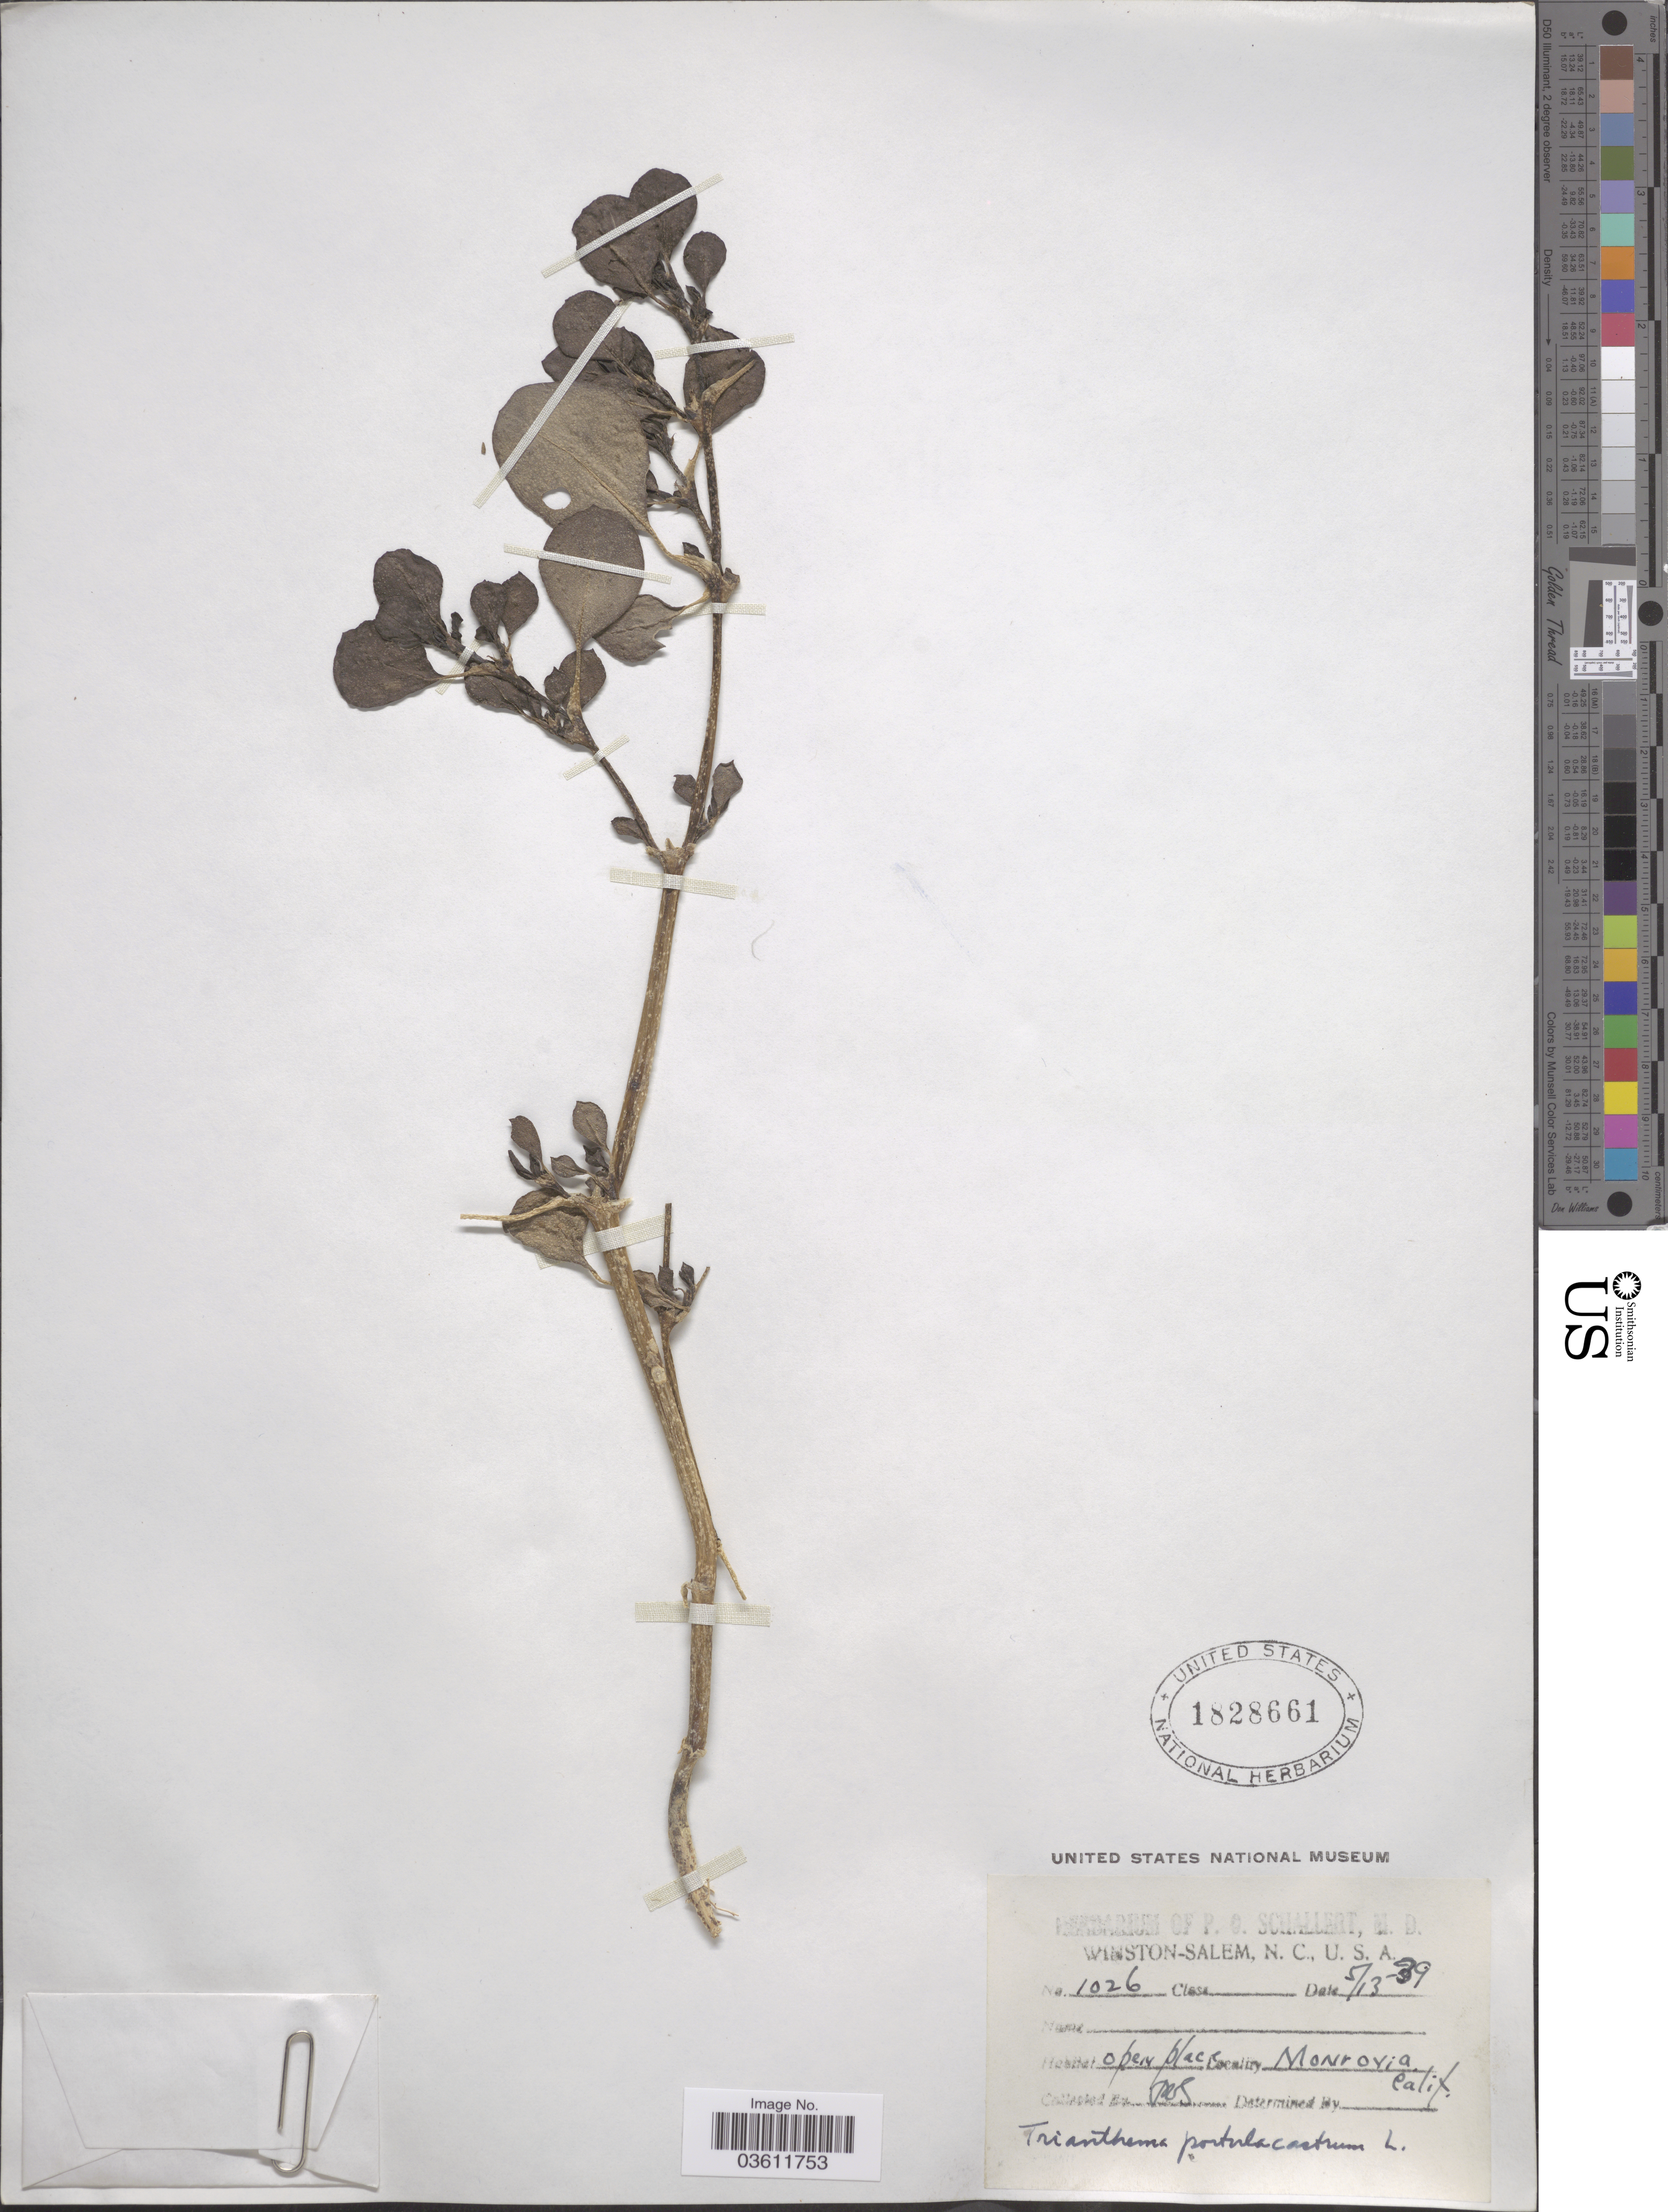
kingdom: Plantae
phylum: Tracheophyta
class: Magnoliopsida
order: Caryophyllales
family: Aizoaceae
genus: Trianthema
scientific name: Trianthema portulacastrum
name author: L.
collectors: P. Schallert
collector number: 1026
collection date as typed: Transcribed d/m/y: 13/5/39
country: United States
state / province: California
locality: Monrovia.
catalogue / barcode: US 1828661